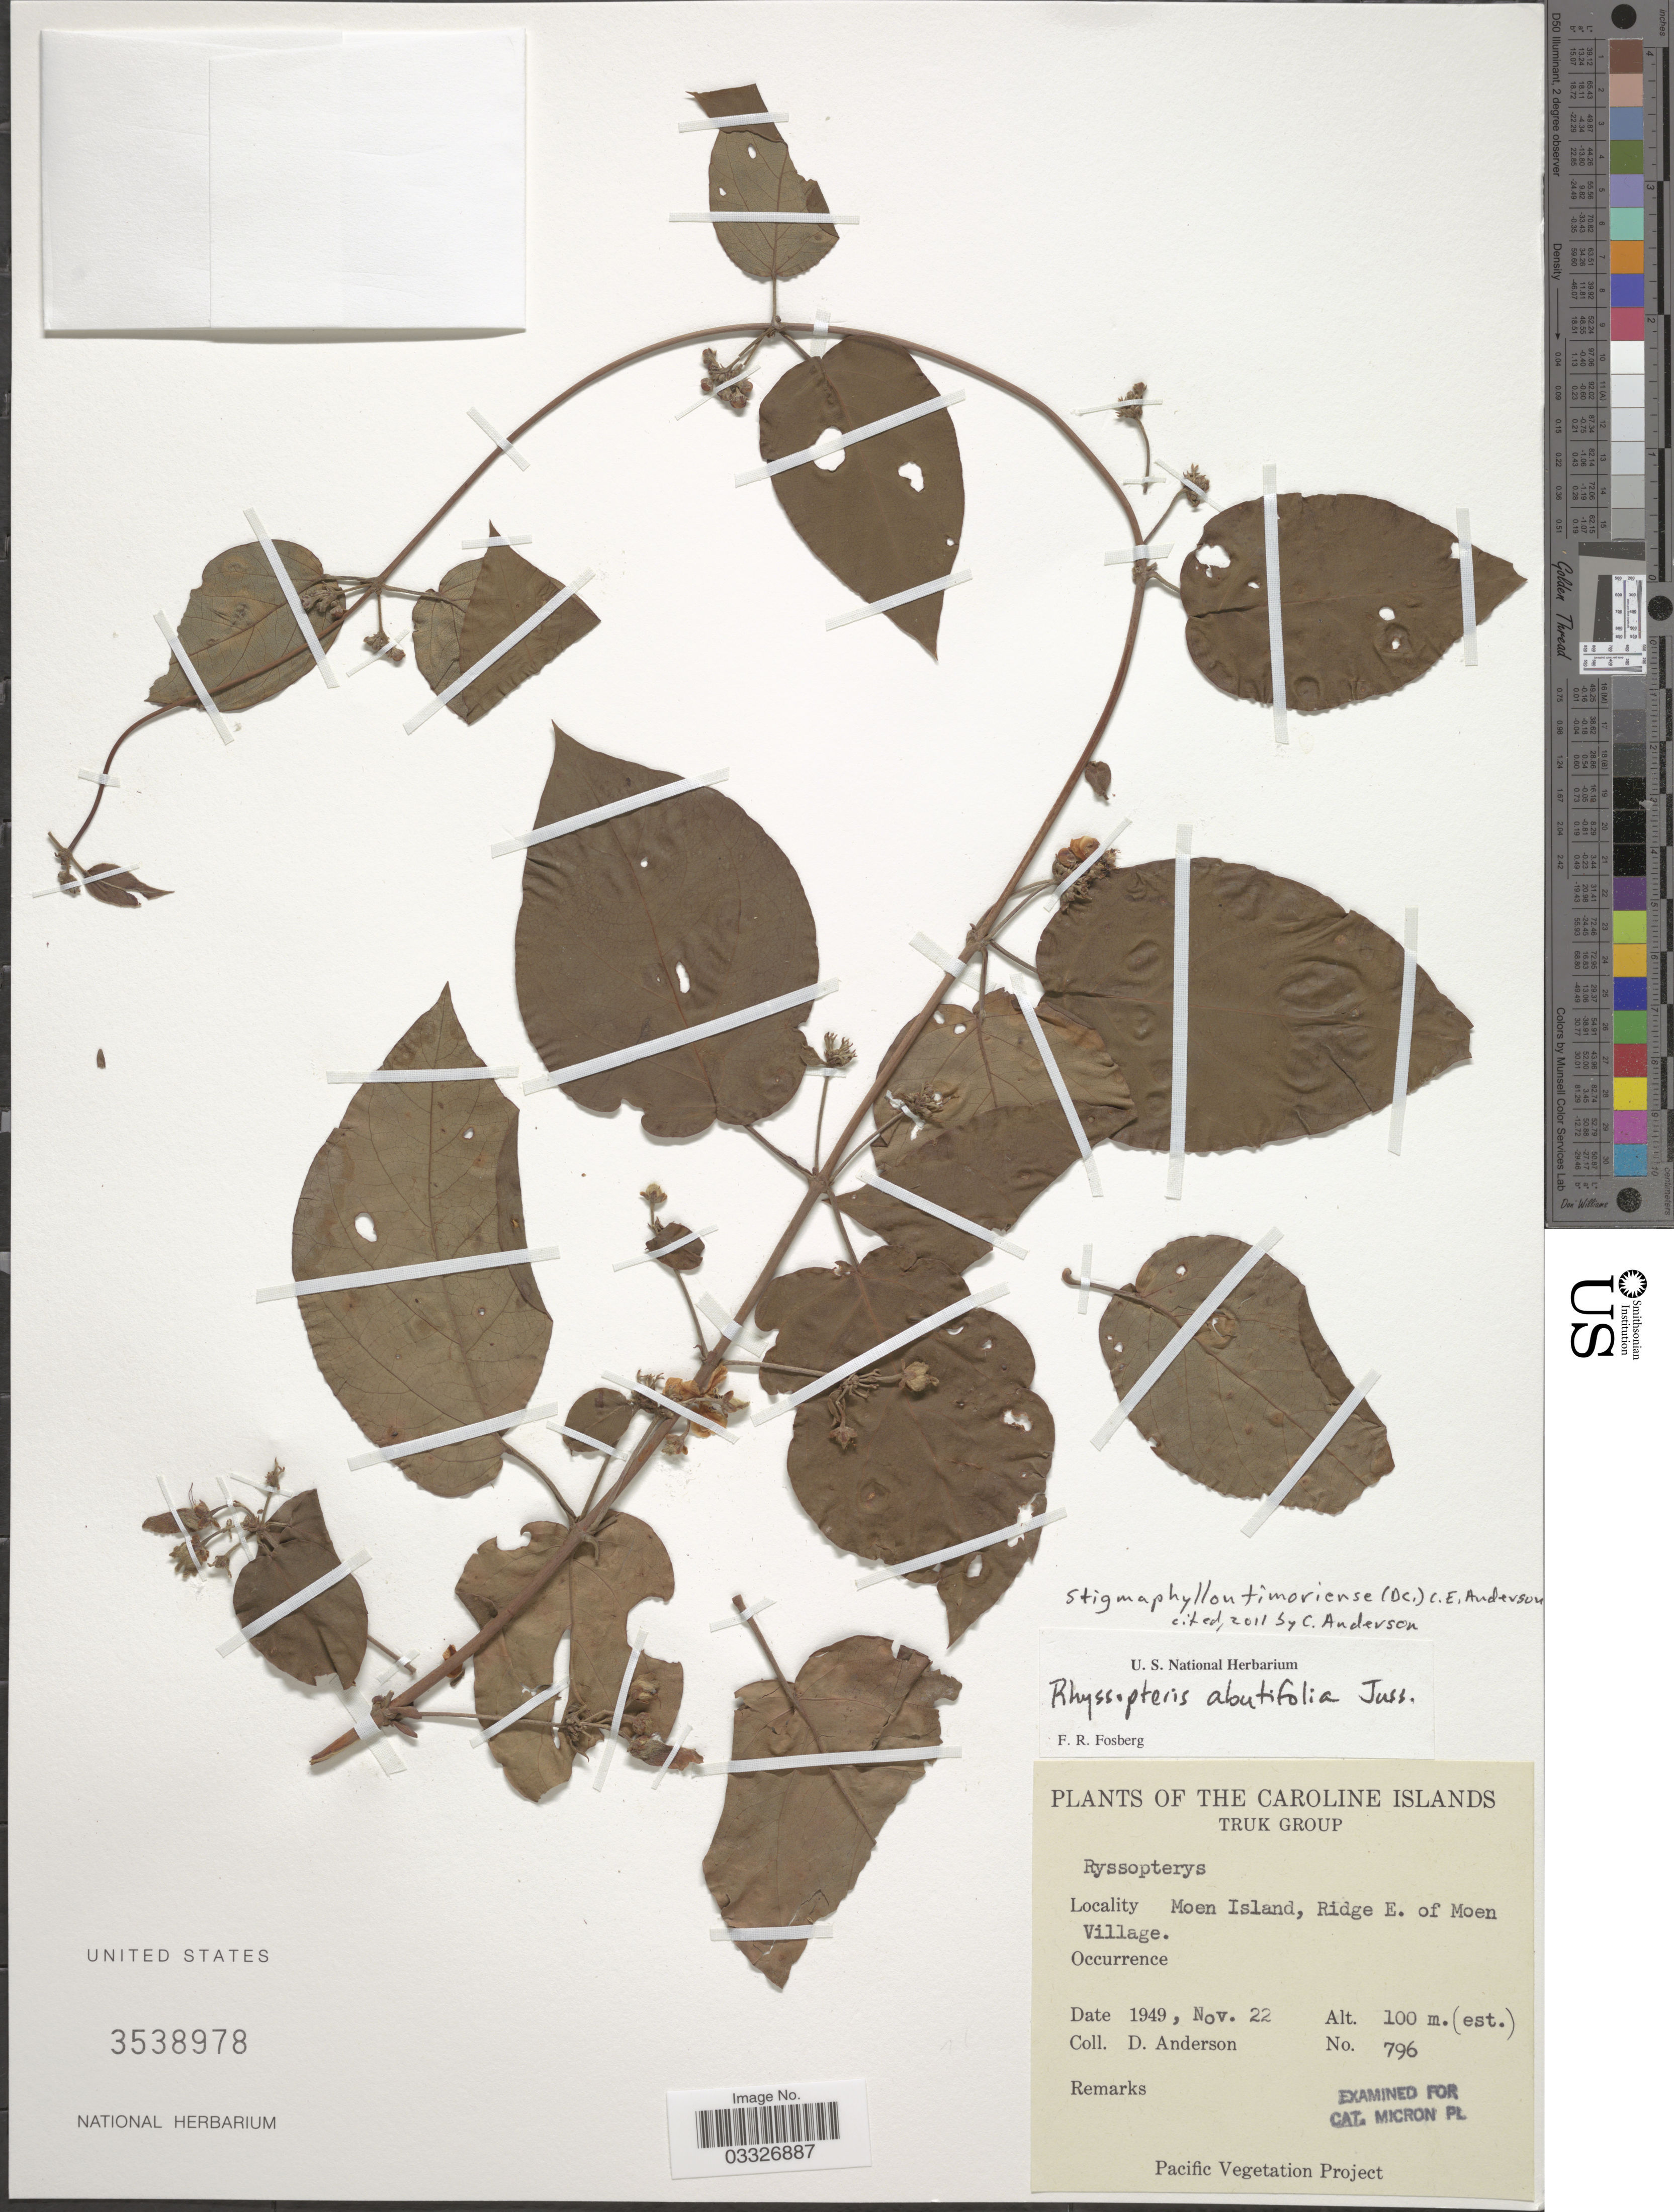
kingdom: Plantae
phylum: Tracheophyta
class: Magnoliopsida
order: Malpighiales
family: Malpighiaceae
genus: Stigmaphyllon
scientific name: Stigmaphyllon timoriense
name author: (DC.) C.E. Anderson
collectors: D. Anderson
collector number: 796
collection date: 1949-11-22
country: Micronesia, Federated States of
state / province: Truk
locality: The Caroline Islands. Truk Group. Moen Island, Ridge E. of Moen Village.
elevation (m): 100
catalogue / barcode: US 3538978